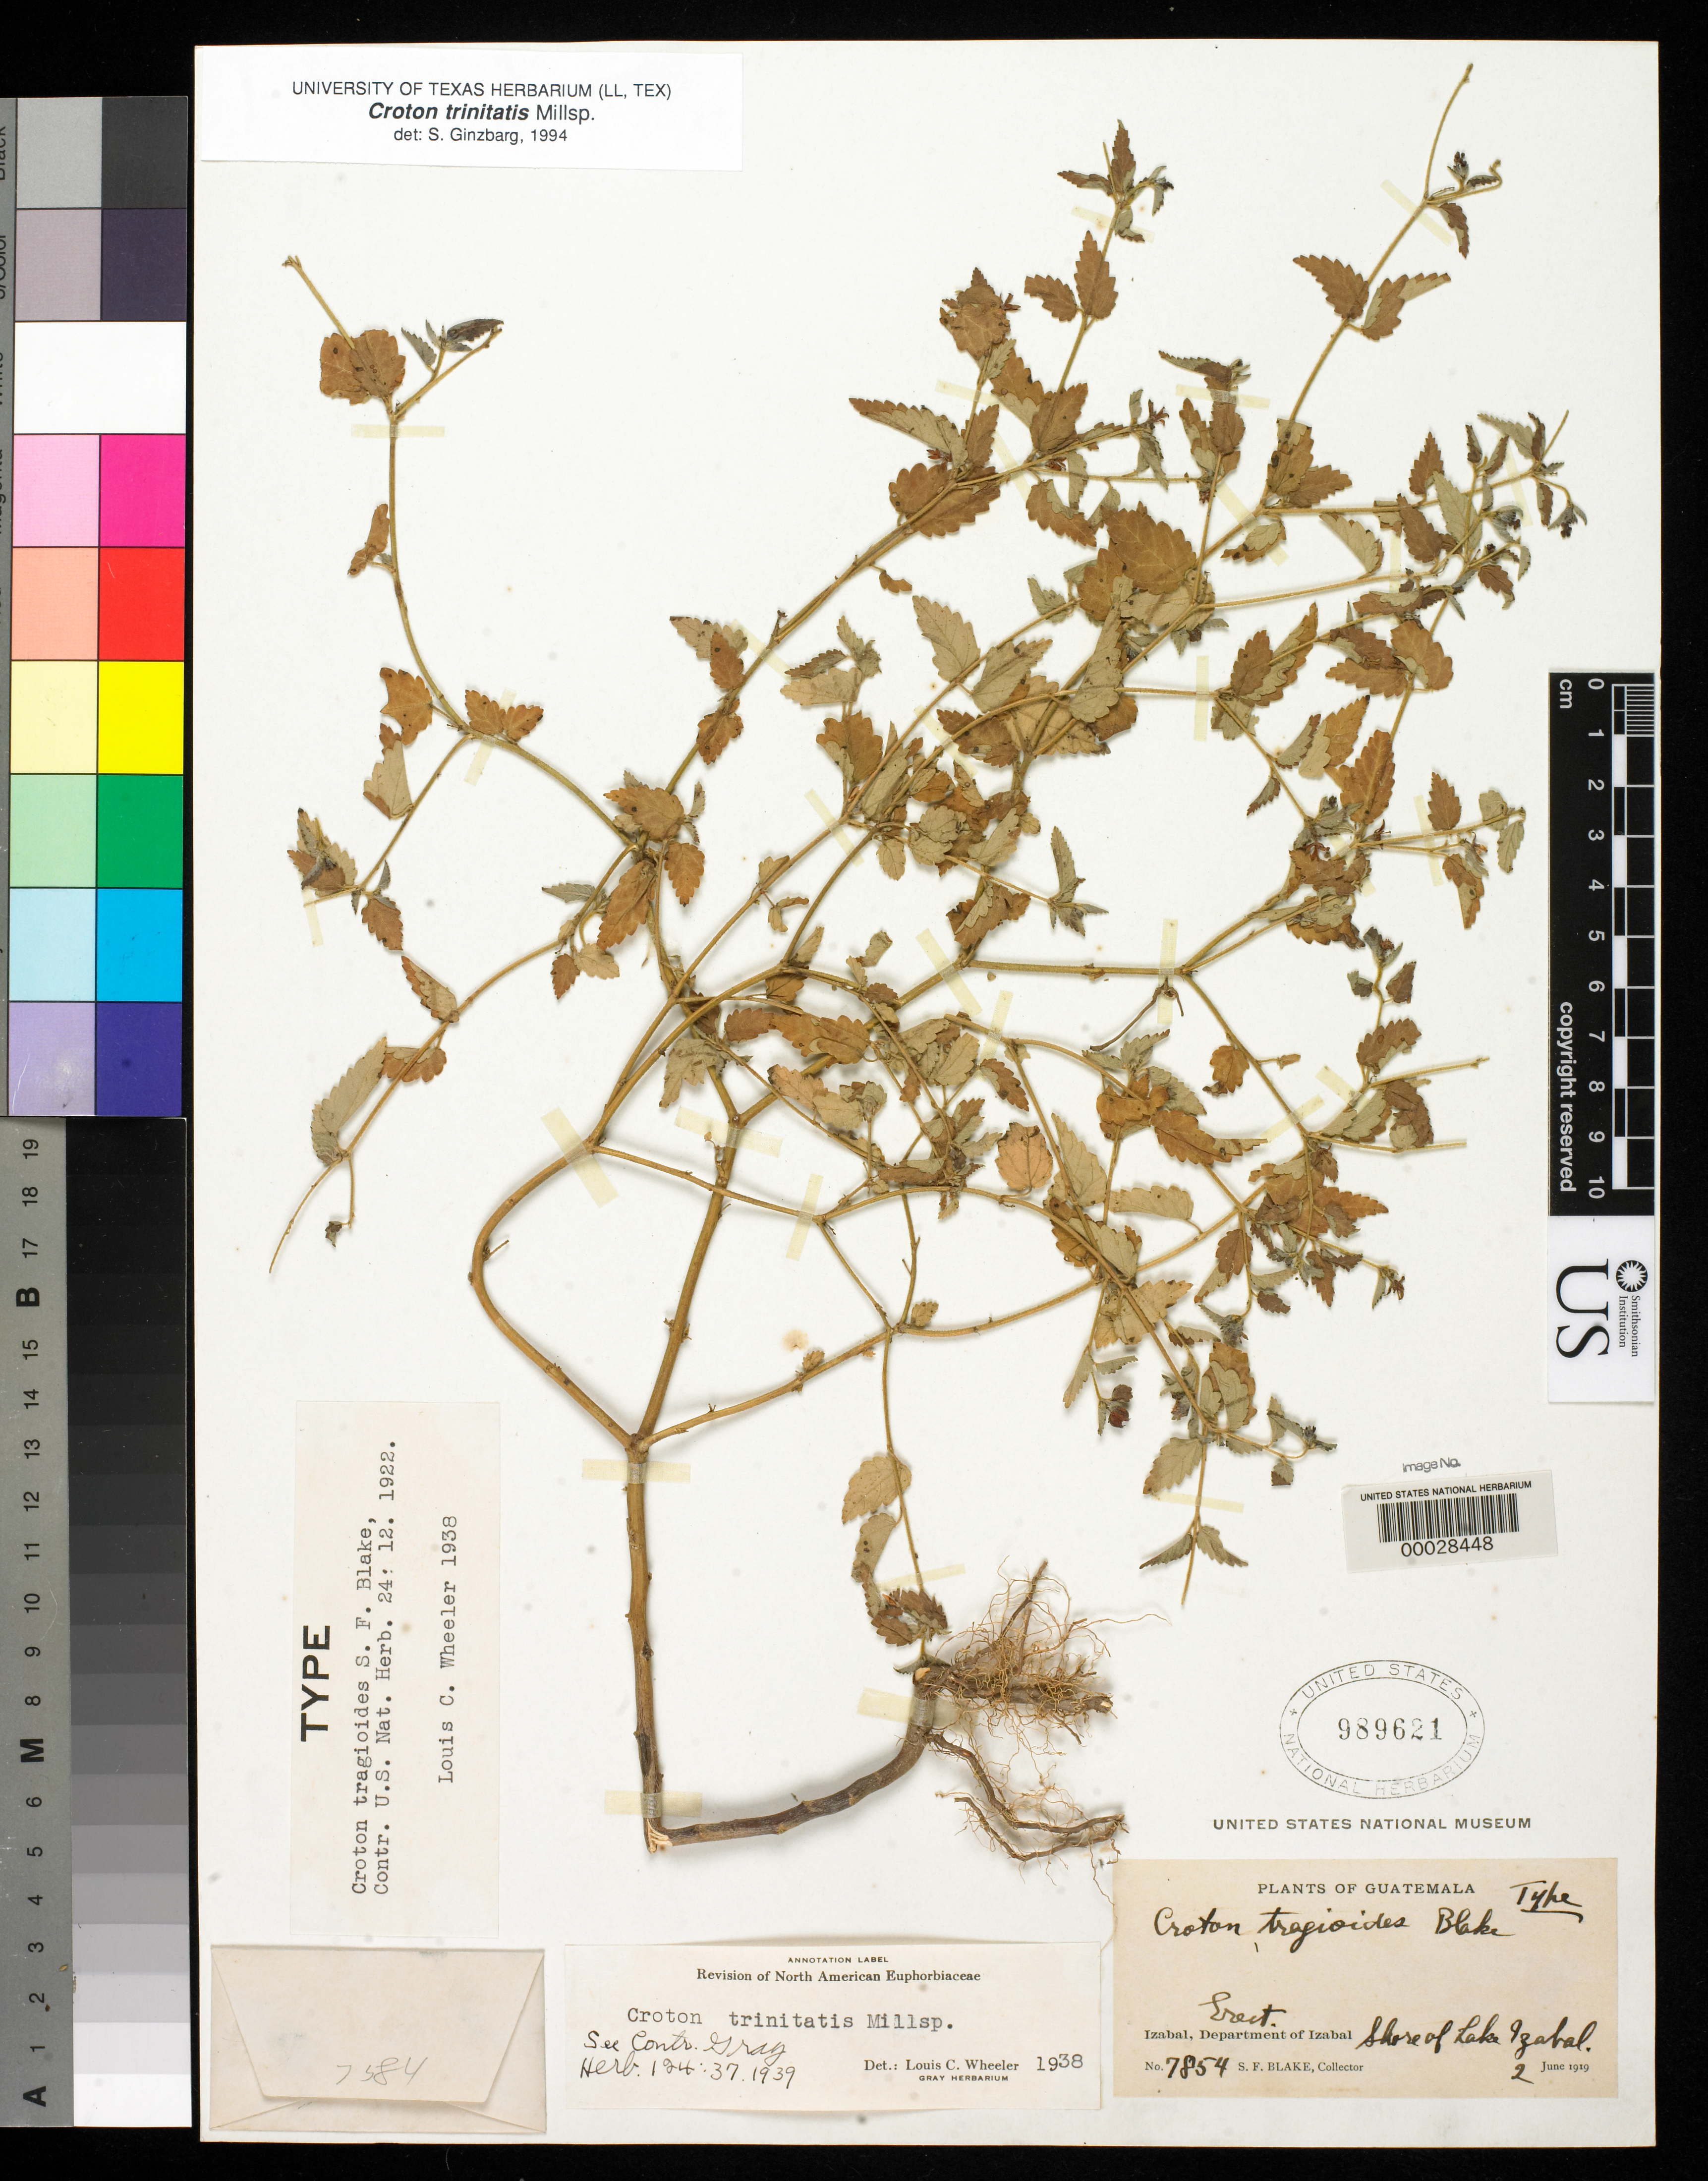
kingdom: Plantae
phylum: Tracheophyta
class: Magnoliopsida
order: Malpighiales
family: Euphorbiaceae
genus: Croton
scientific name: Croton tragioides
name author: S.F. Blake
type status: Holotype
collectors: S. Blake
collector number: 7854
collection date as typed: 02 Jun 1919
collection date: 1919-06-02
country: Guatemala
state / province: Izabal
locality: Izabal, shore of Lake Izabal.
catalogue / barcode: US 989621